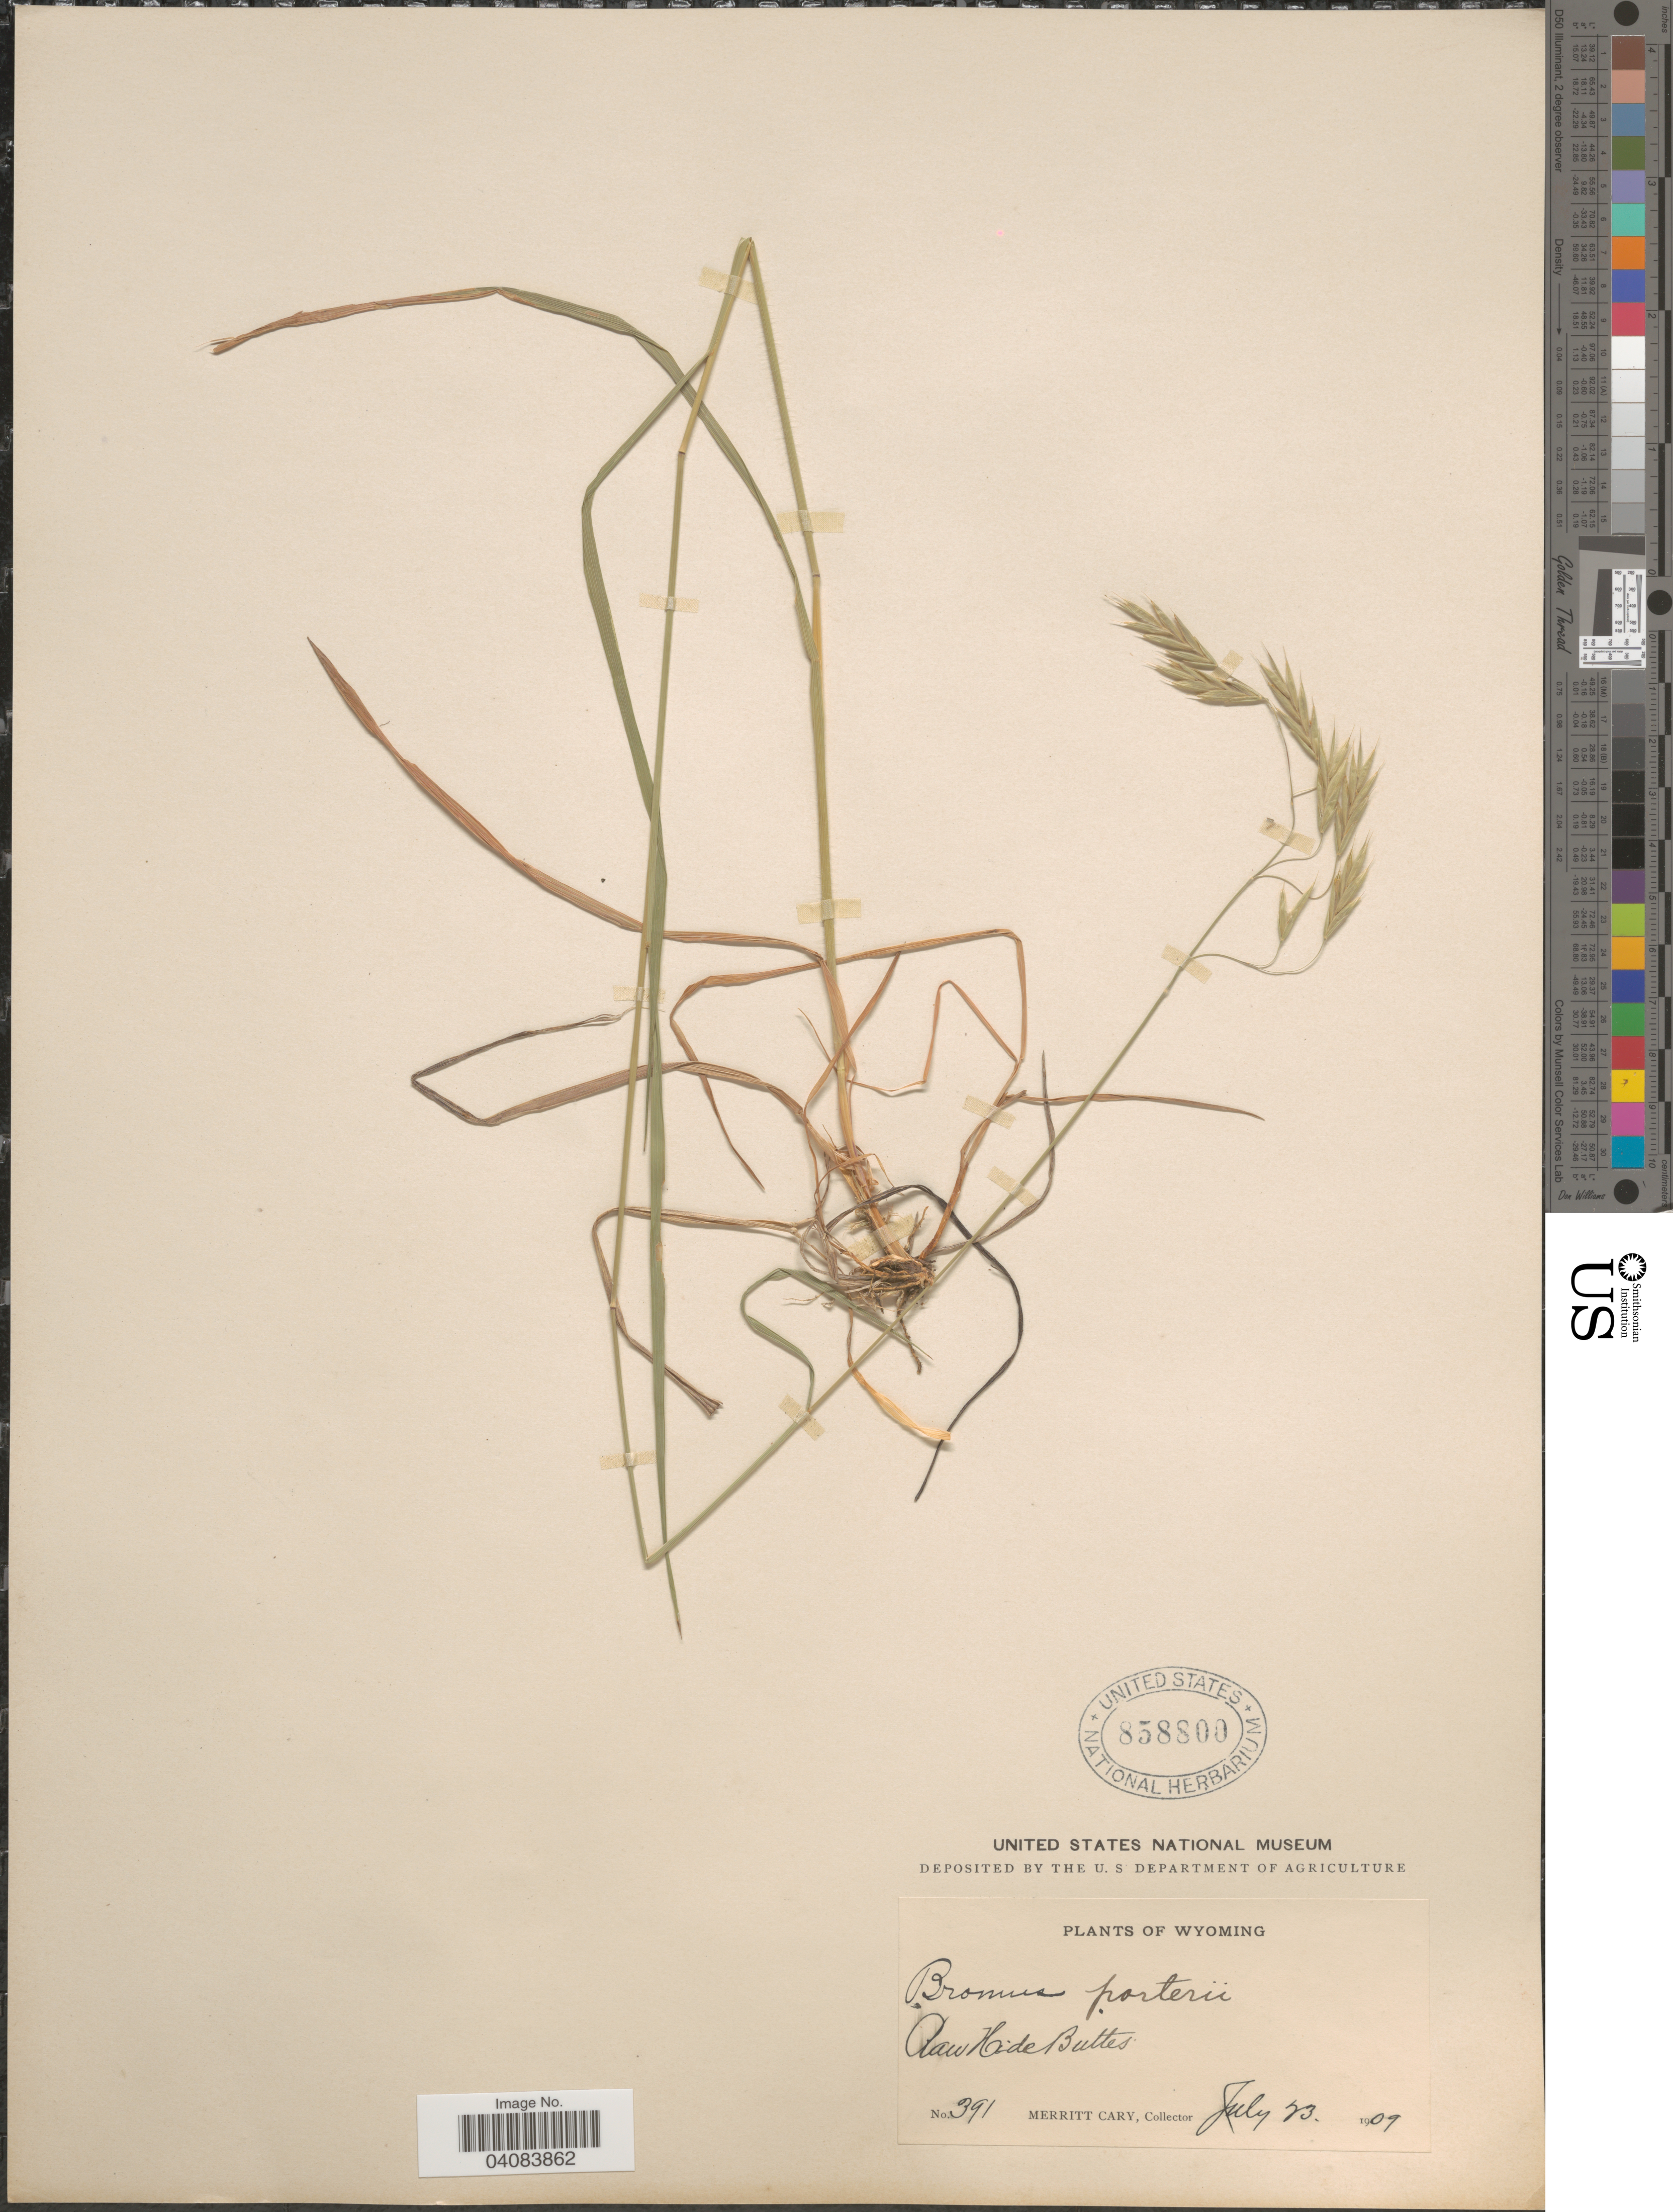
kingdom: Plantae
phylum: Tracheophyta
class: Liliopsida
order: Poales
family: Poaceae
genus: Bromus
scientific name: Bromus porteri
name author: (J.M. Coult.) Nash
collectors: M. Cary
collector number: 391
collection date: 1909-07-23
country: United States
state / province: Wyoming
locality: Raw Hide Buttes.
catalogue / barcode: US 858800